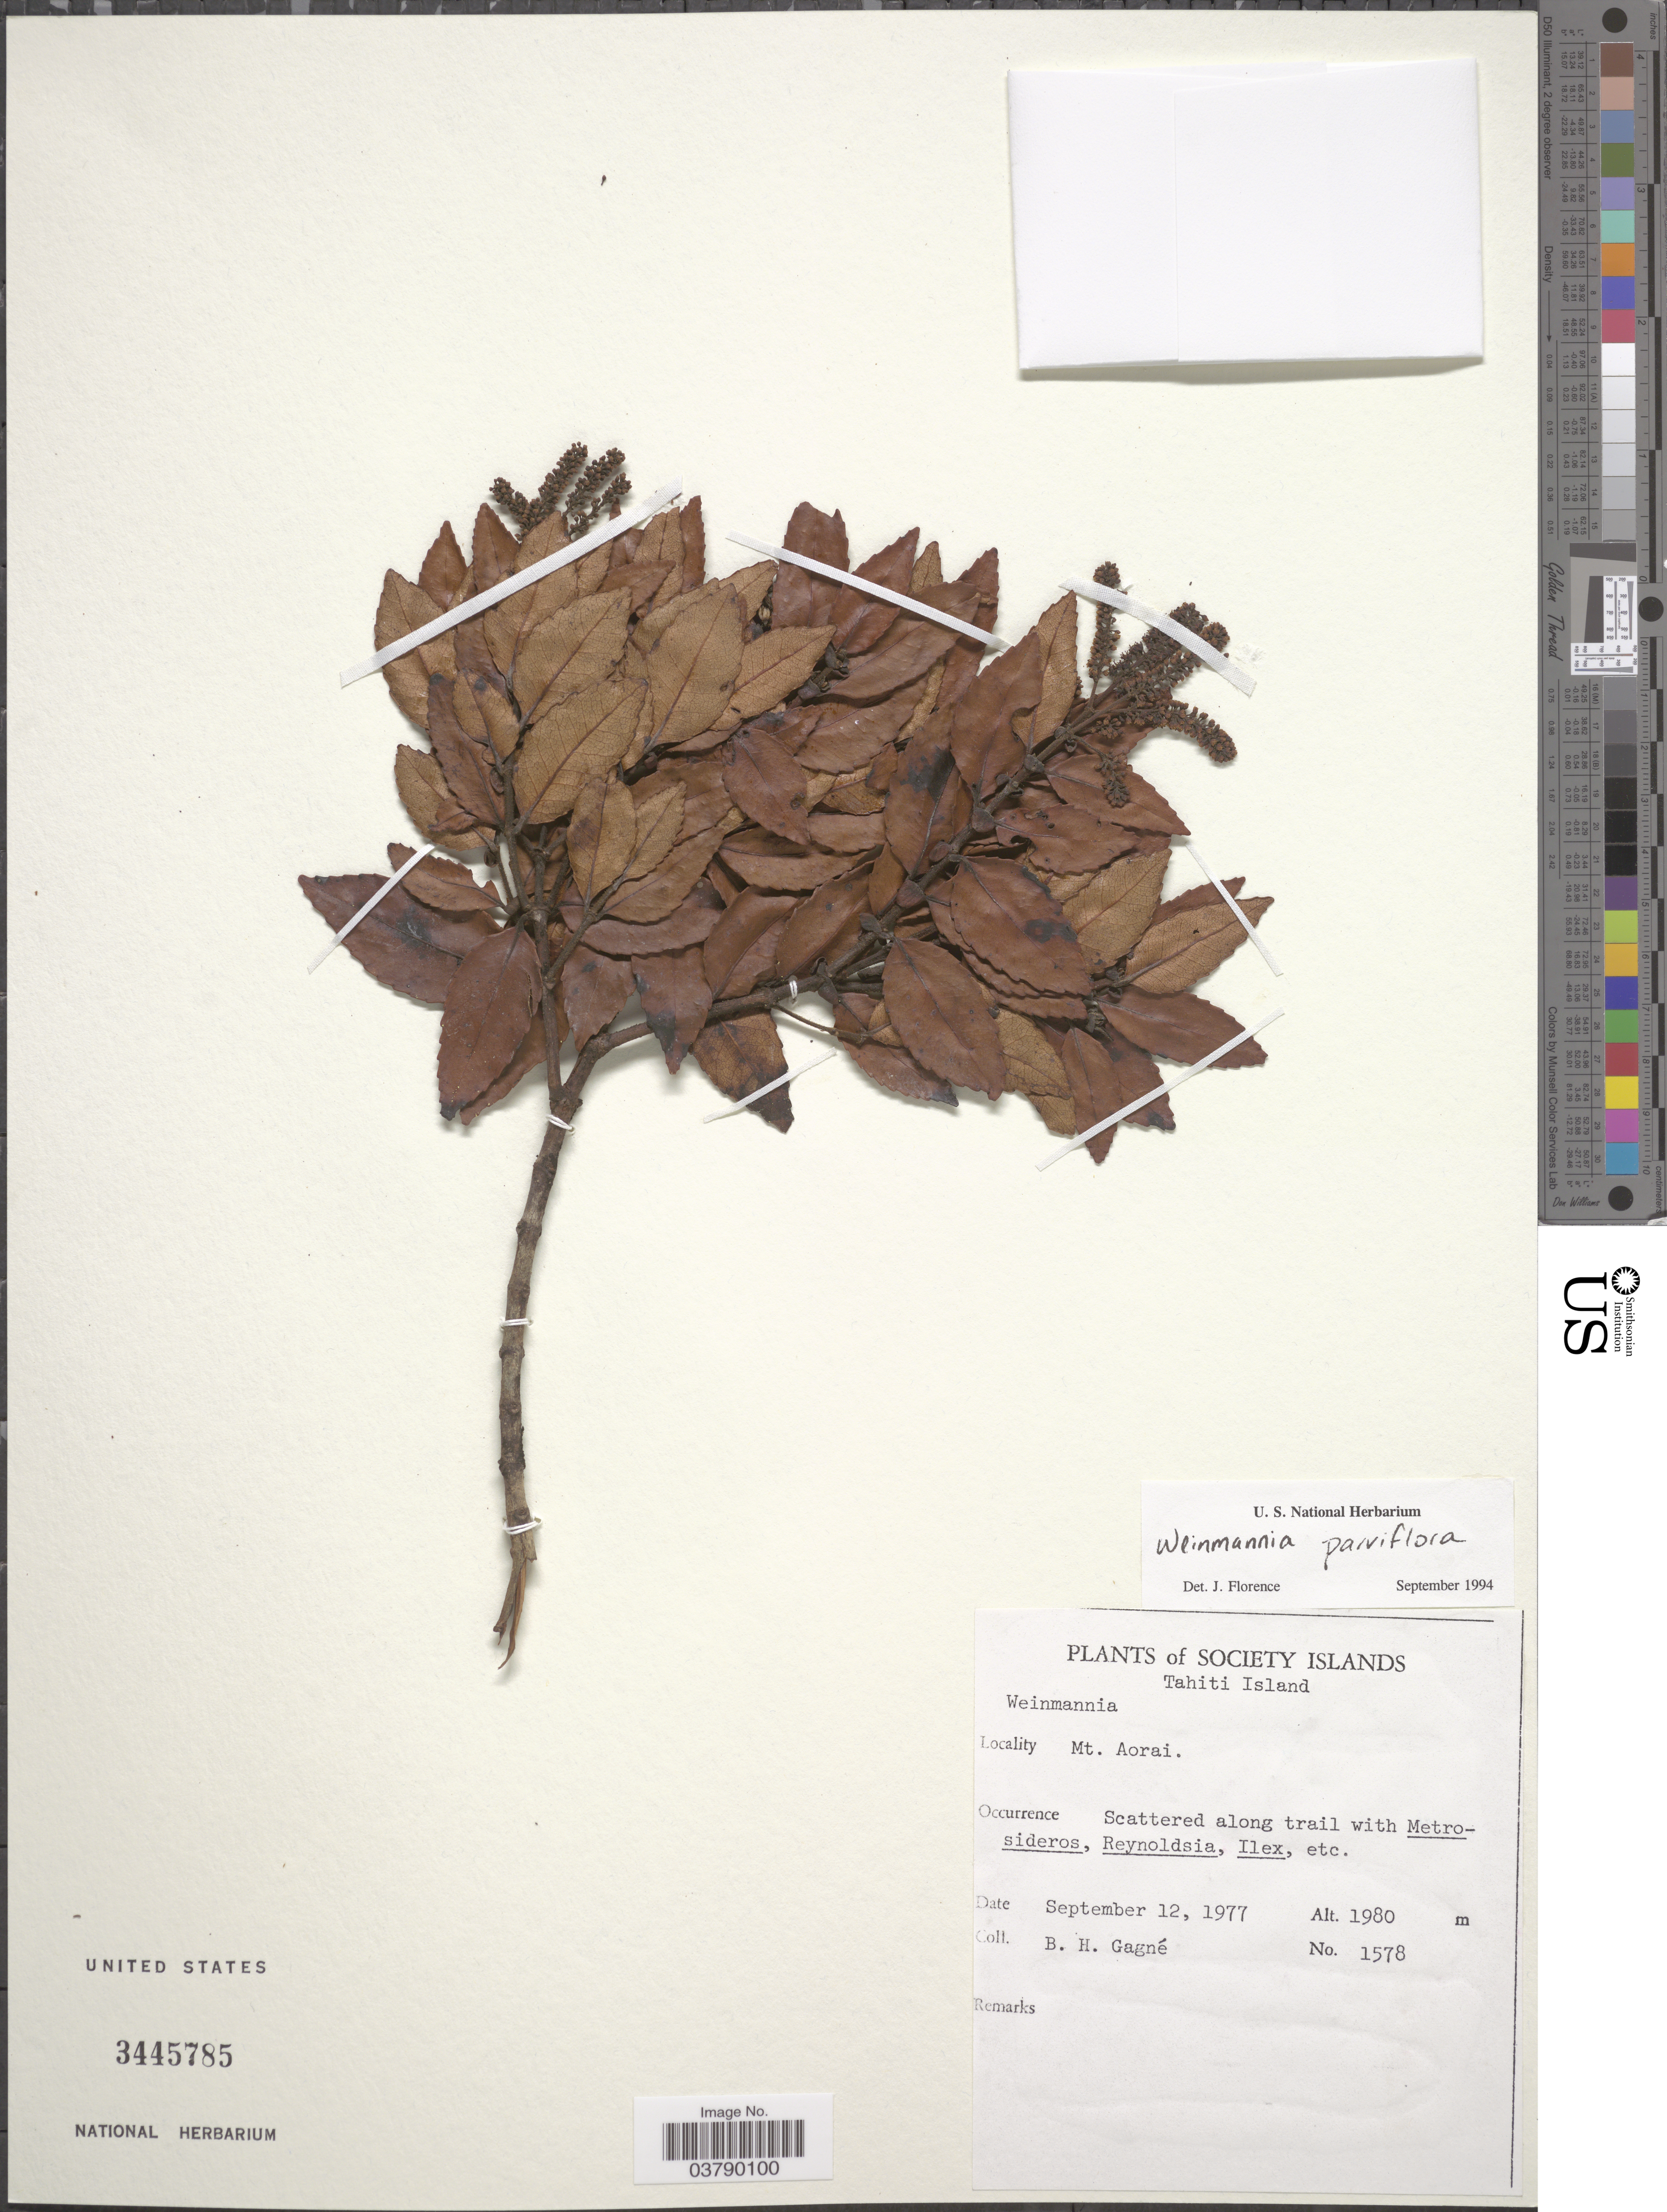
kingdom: Plantae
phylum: Tracheophyta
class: Magnoliopsida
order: Oxalidales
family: Cunoniaceae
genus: Pterophylla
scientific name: Pterophylla parviflora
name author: (G. Forst.) Pillon & H.C. Hopkins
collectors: B. H. Gagné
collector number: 1578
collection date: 1977-09-12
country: French Polynesia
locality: Society Islands. Tahiti Island. Mt. Aorai. Scattered along trail.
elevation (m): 1980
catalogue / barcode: US 3445785